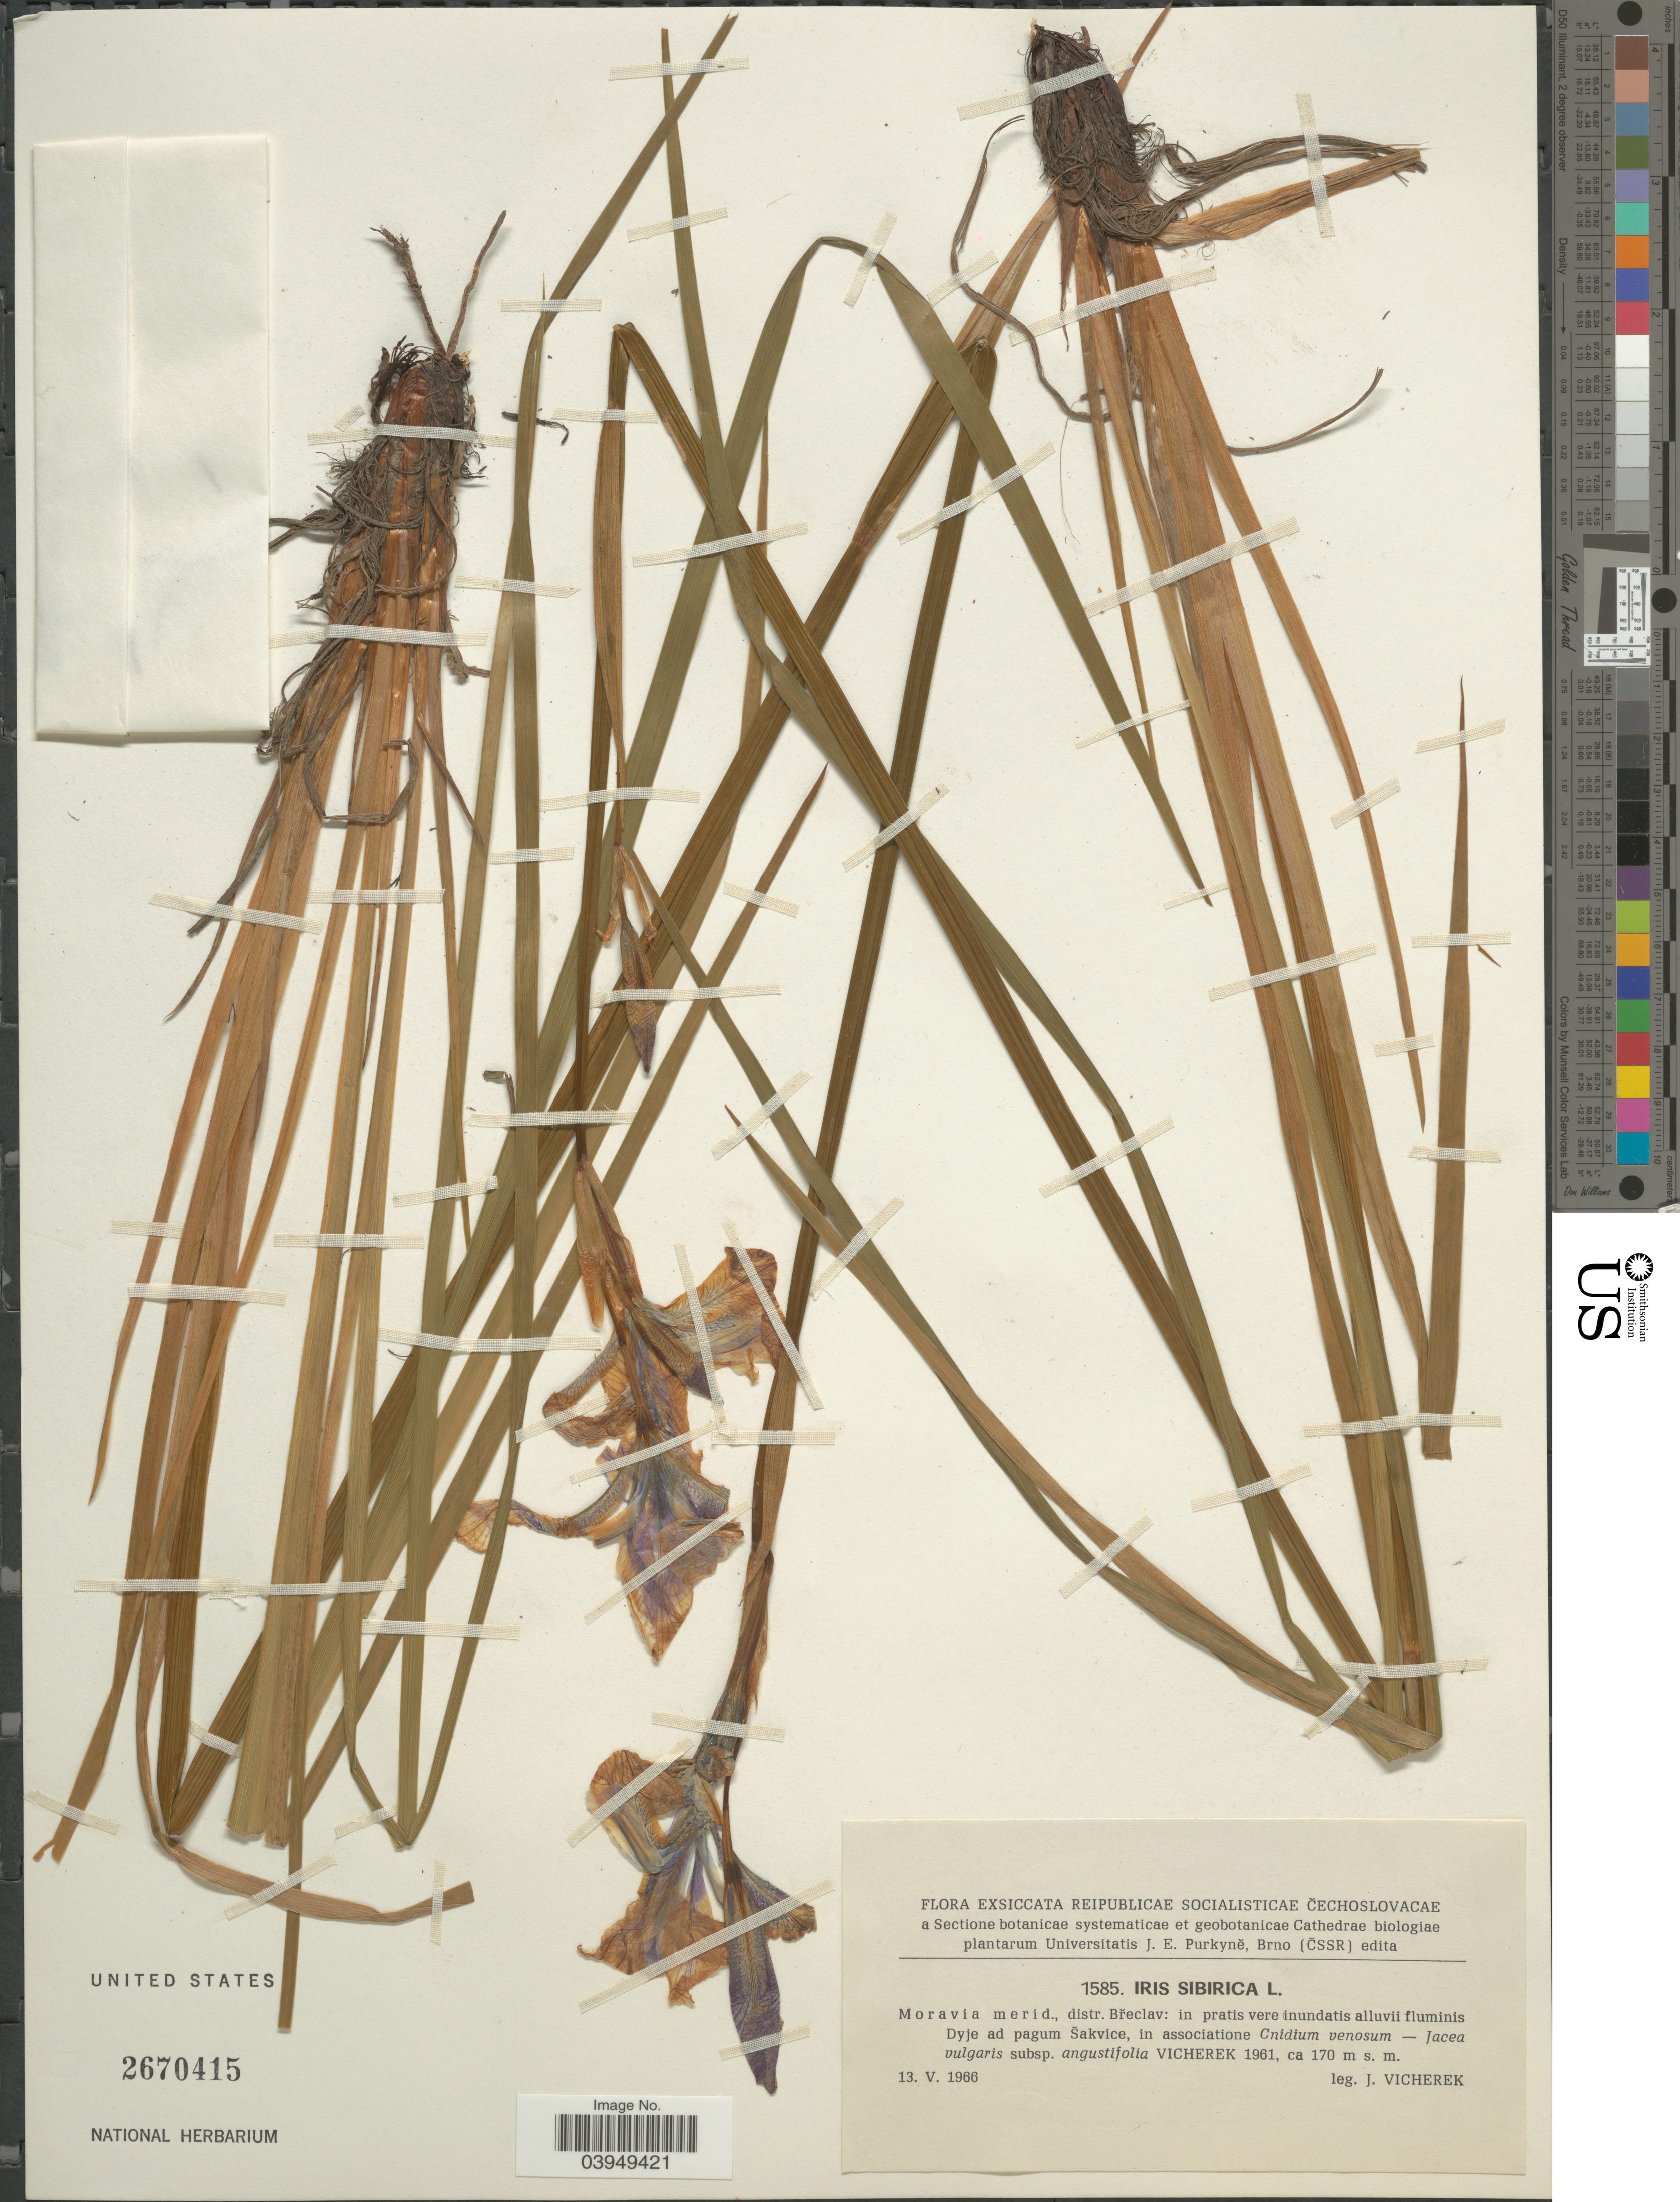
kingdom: Plantae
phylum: Tracheophyta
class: Liliopsida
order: Asparagales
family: Iridaceae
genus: Iris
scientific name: Iris sibirica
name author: L.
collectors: Vicherek, J.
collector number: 1585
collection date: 1966-05-13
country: Czechia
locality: Moravia merid., distr. Břeclav: in pratis vere inundatis alluvii fluminis Dyje ad pagum Šakvice.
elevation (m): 170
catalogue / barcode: US 2670415